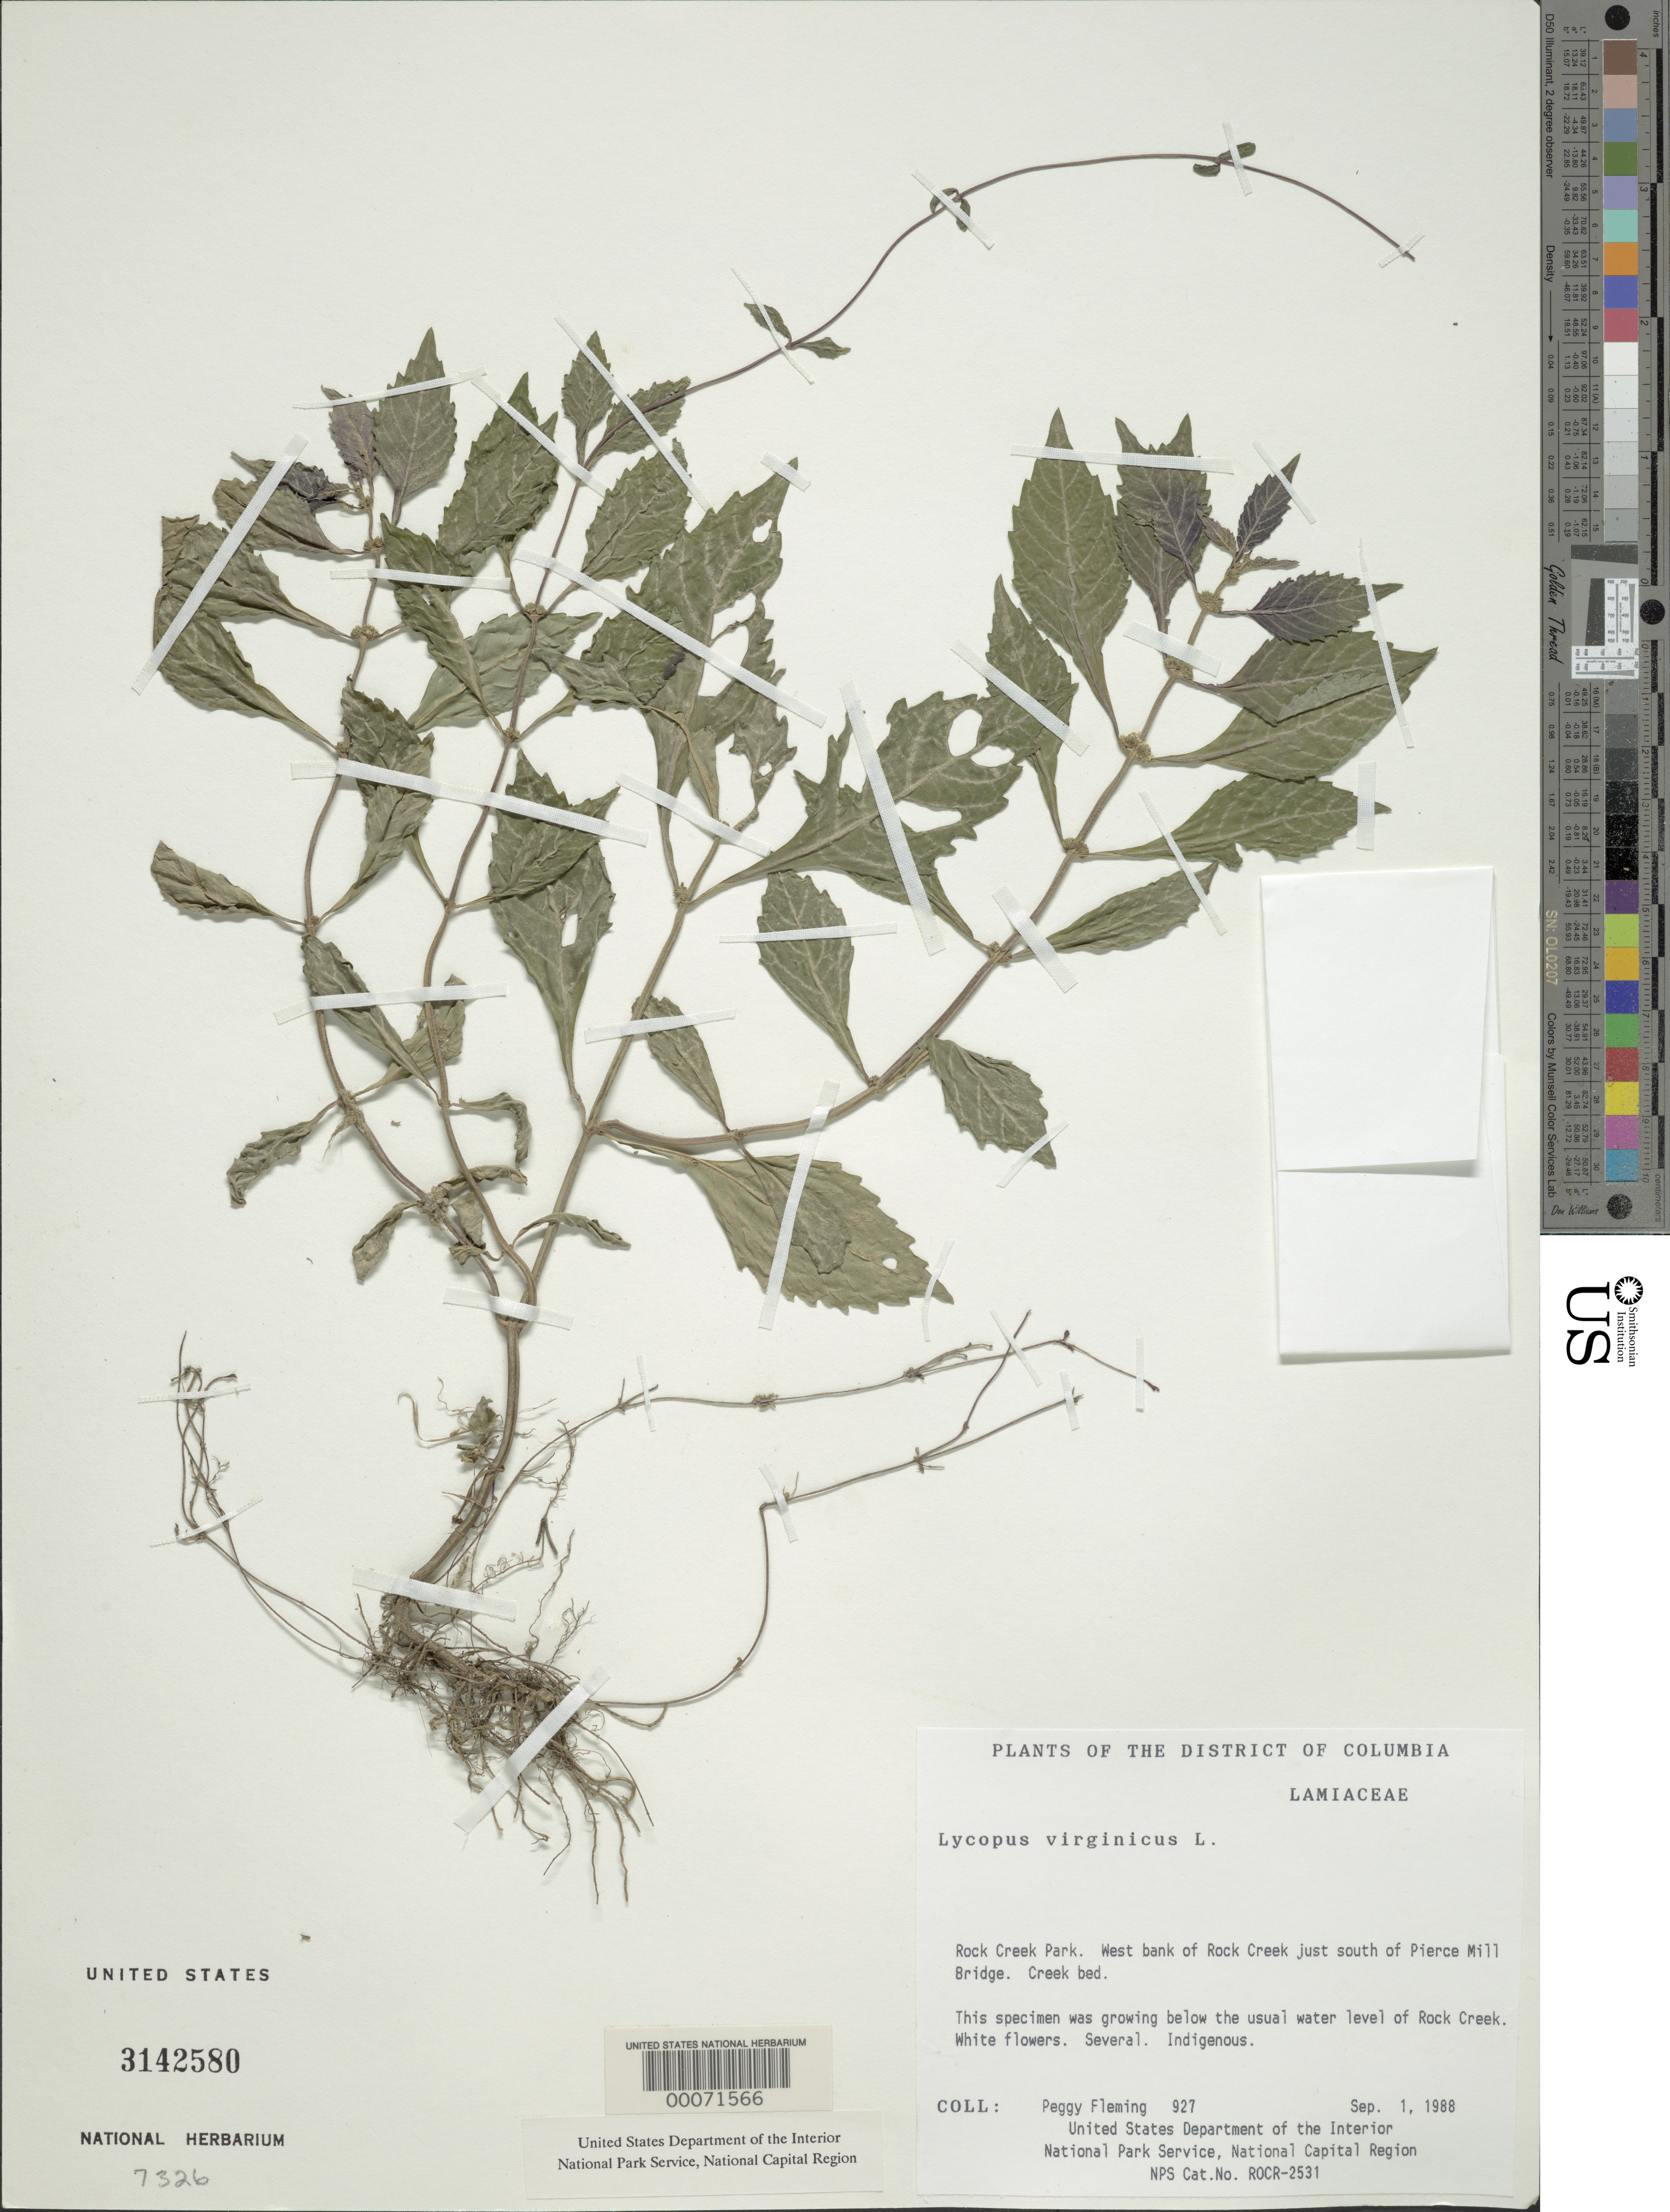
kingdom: Plantae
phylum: Tracheophyta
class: Magnoliopsida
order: Lamiales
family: Lamiaceae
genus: Lycopus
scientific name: Lycopus virginicus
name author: L.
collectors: P. Fleming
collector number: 927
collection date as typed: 01 Sep 1988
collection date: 1988-09-01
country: United States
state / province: District of Columbia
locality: Rock Creek Park, S of Pierce Mill Bridge Rock Creek Park and vicinity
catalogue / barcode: US 3142580